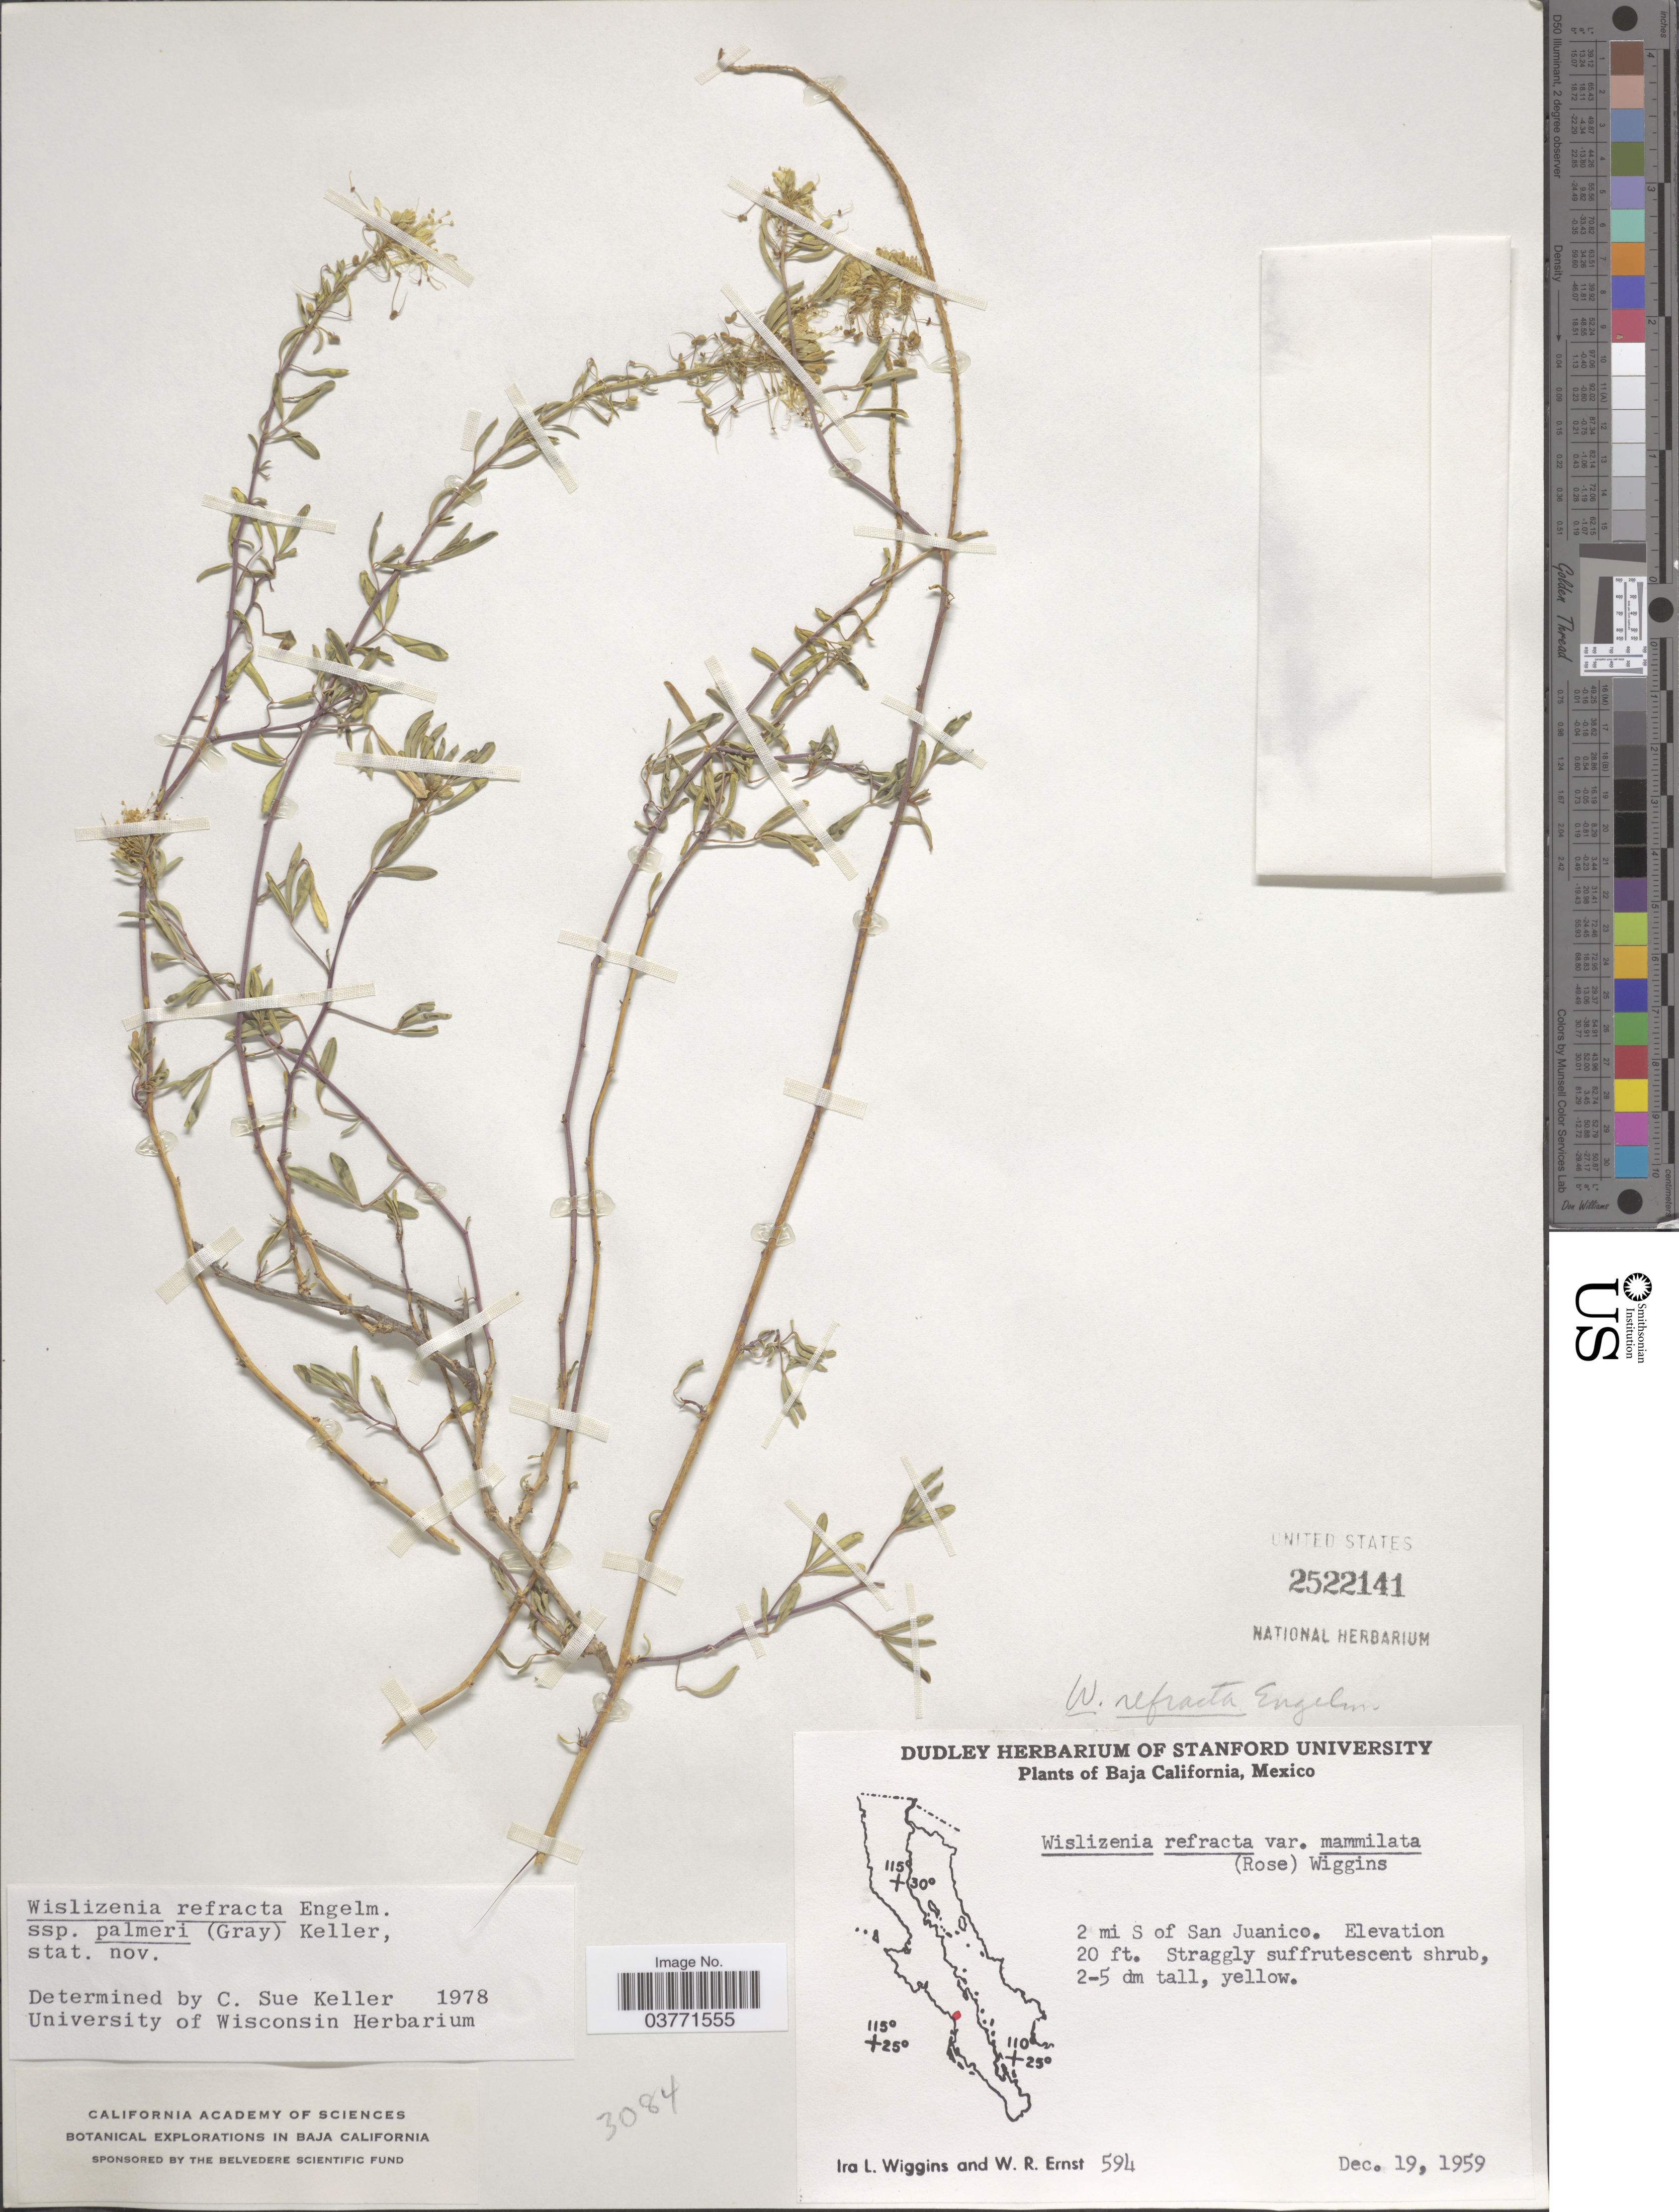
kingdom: Plantae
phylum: Tracheophyta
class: Magnoliopsida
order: Brassicales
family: Cleomaceae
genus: Cleomella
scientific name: Cleomella palmeri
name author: (A. Gray) J.C. Hall & Roalson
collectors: I. L. Wiggins & W. R. Ernst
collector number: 594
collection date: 1959-12-19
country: Mexico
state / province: Baja California Sur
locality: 2 mi S of San Juanico.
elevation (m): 6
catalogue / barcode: US 2522141